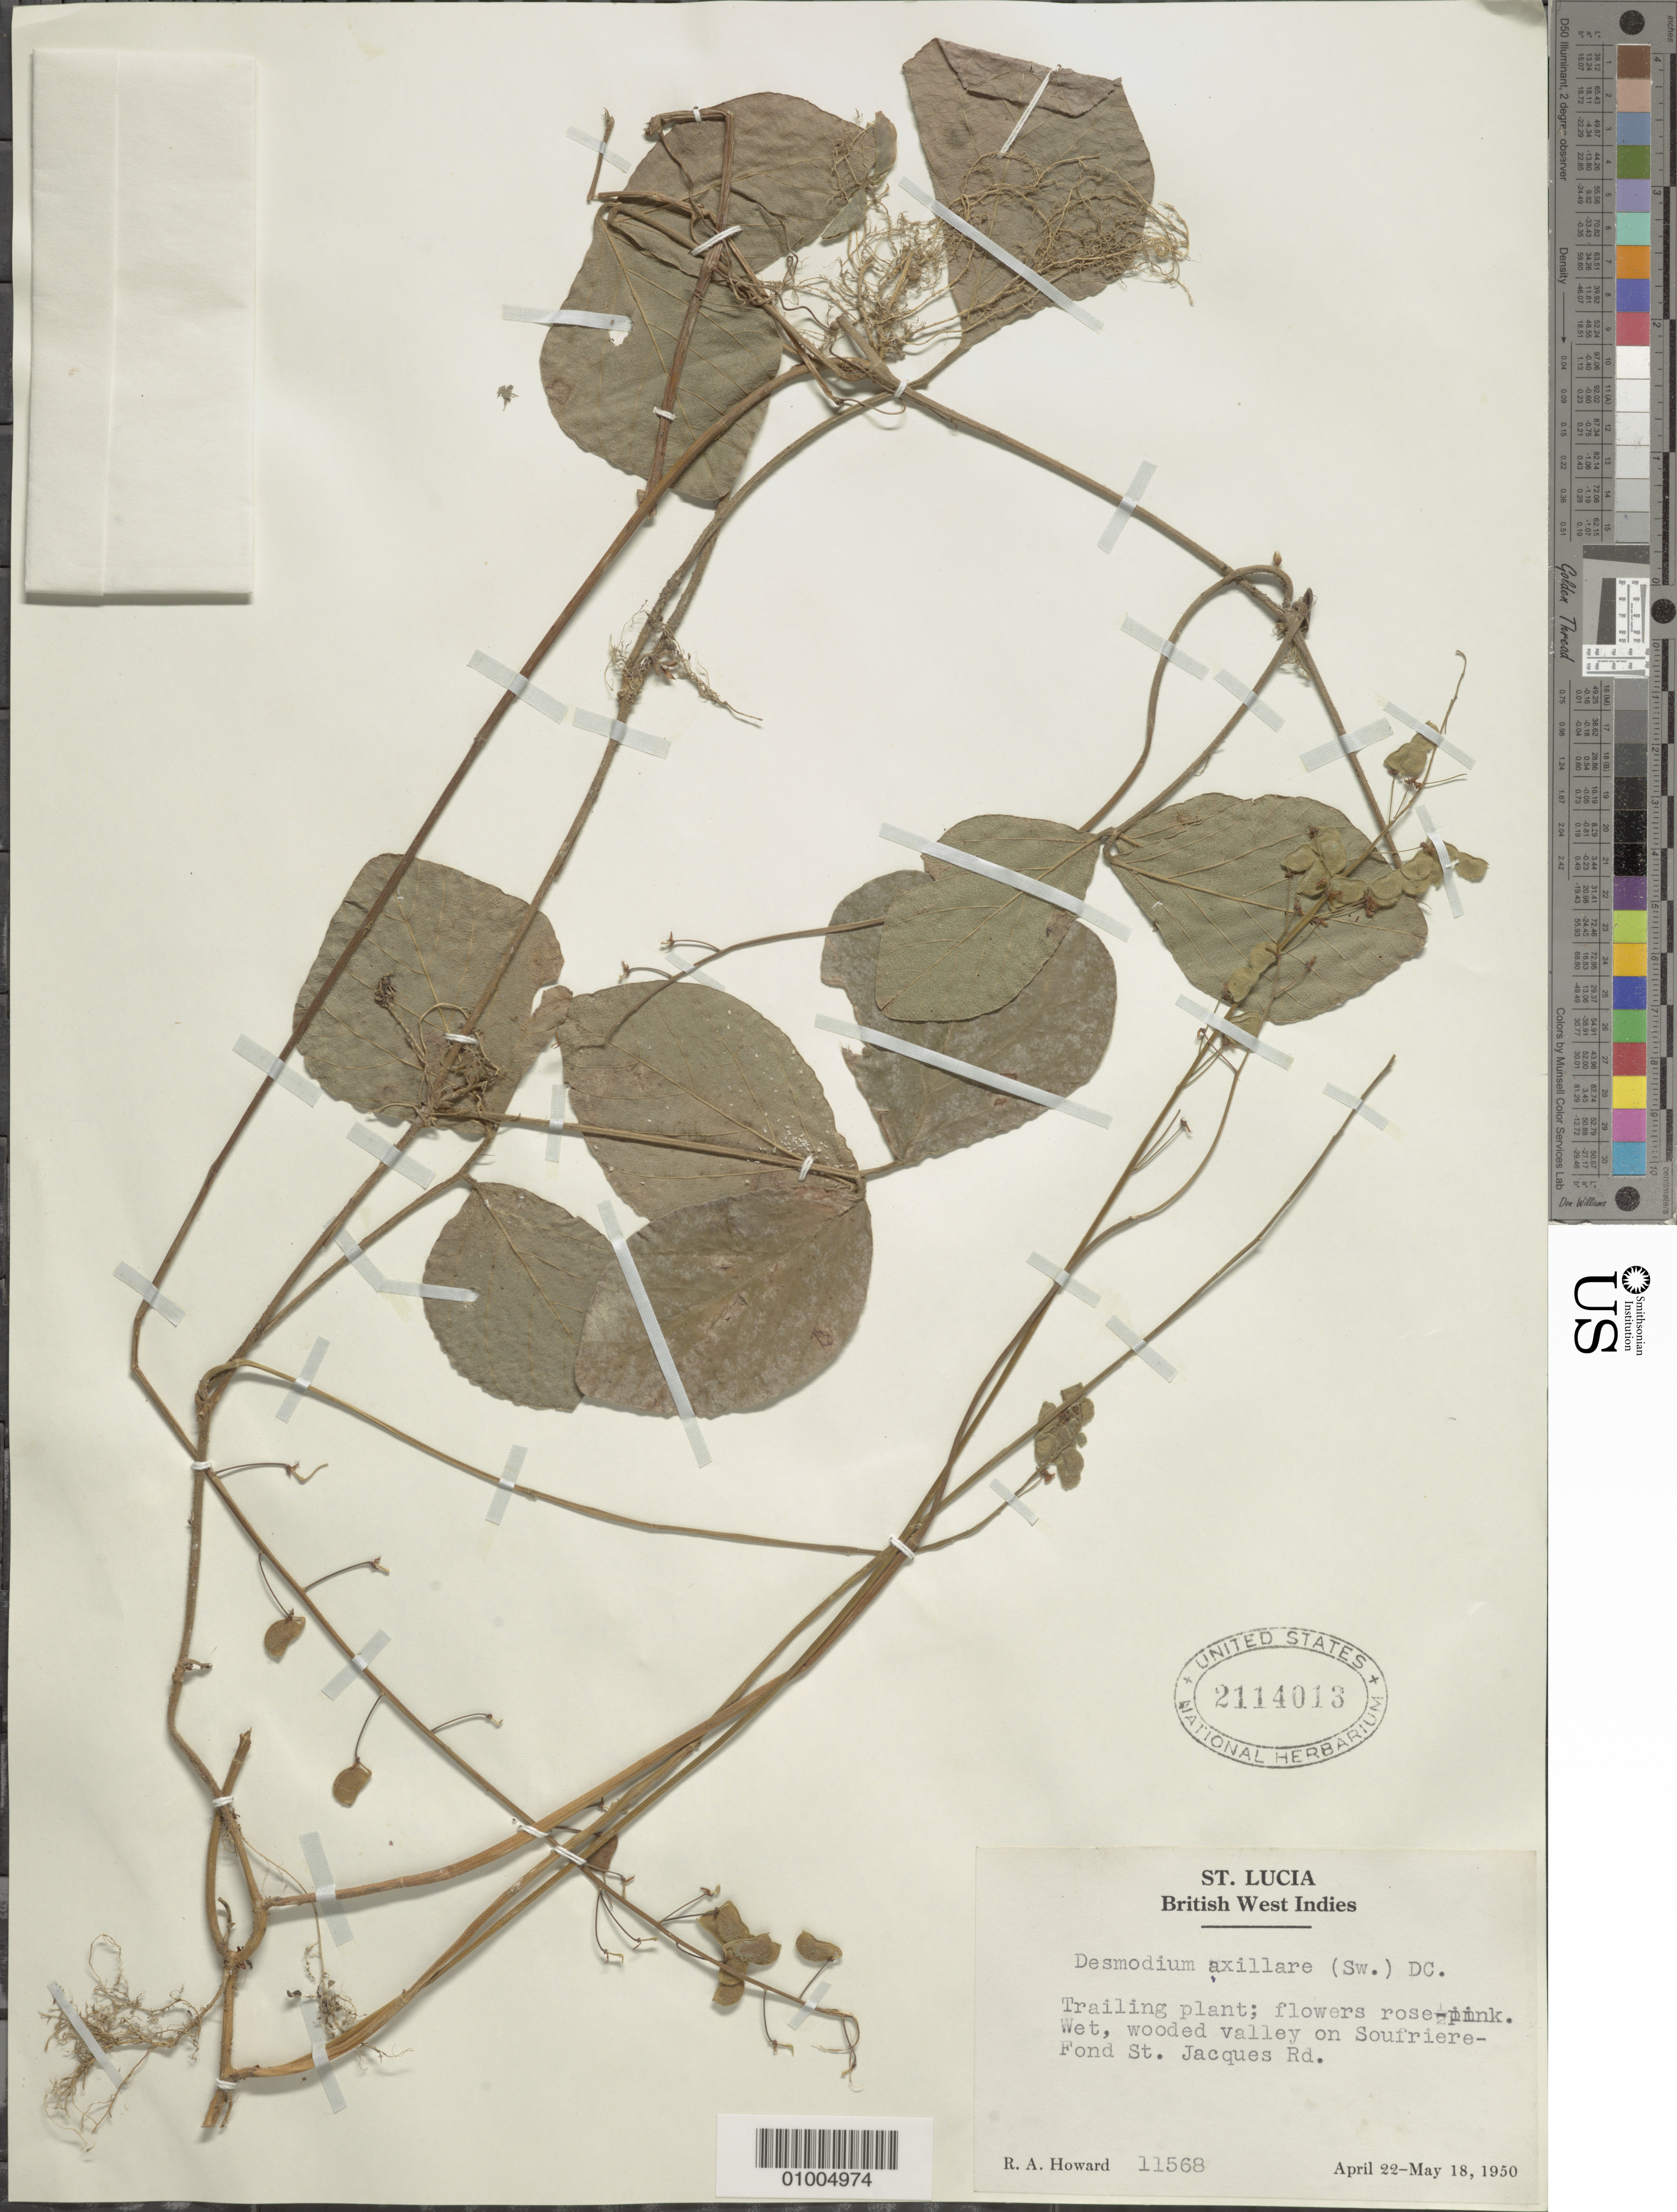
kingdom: Plantae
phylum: Tracheophyta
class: Magnoliopsida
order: Fabales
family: Fabaceae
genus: Desmodium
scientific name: Desmodium axillare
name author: (Sw.) DC.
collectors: R. A. Howard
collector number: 11568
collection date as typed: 22 Apr 1950 to 18 May 1950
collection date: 1950-04-22/1950-05-18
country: St. Lucia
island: St. Lucia I.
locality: Trailing plant with flowers rose-pink. Wet, wooded valley on Soufriere-Fond St. Jacques Rd.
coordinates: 0 N, 0 E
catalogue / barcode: US 2114013